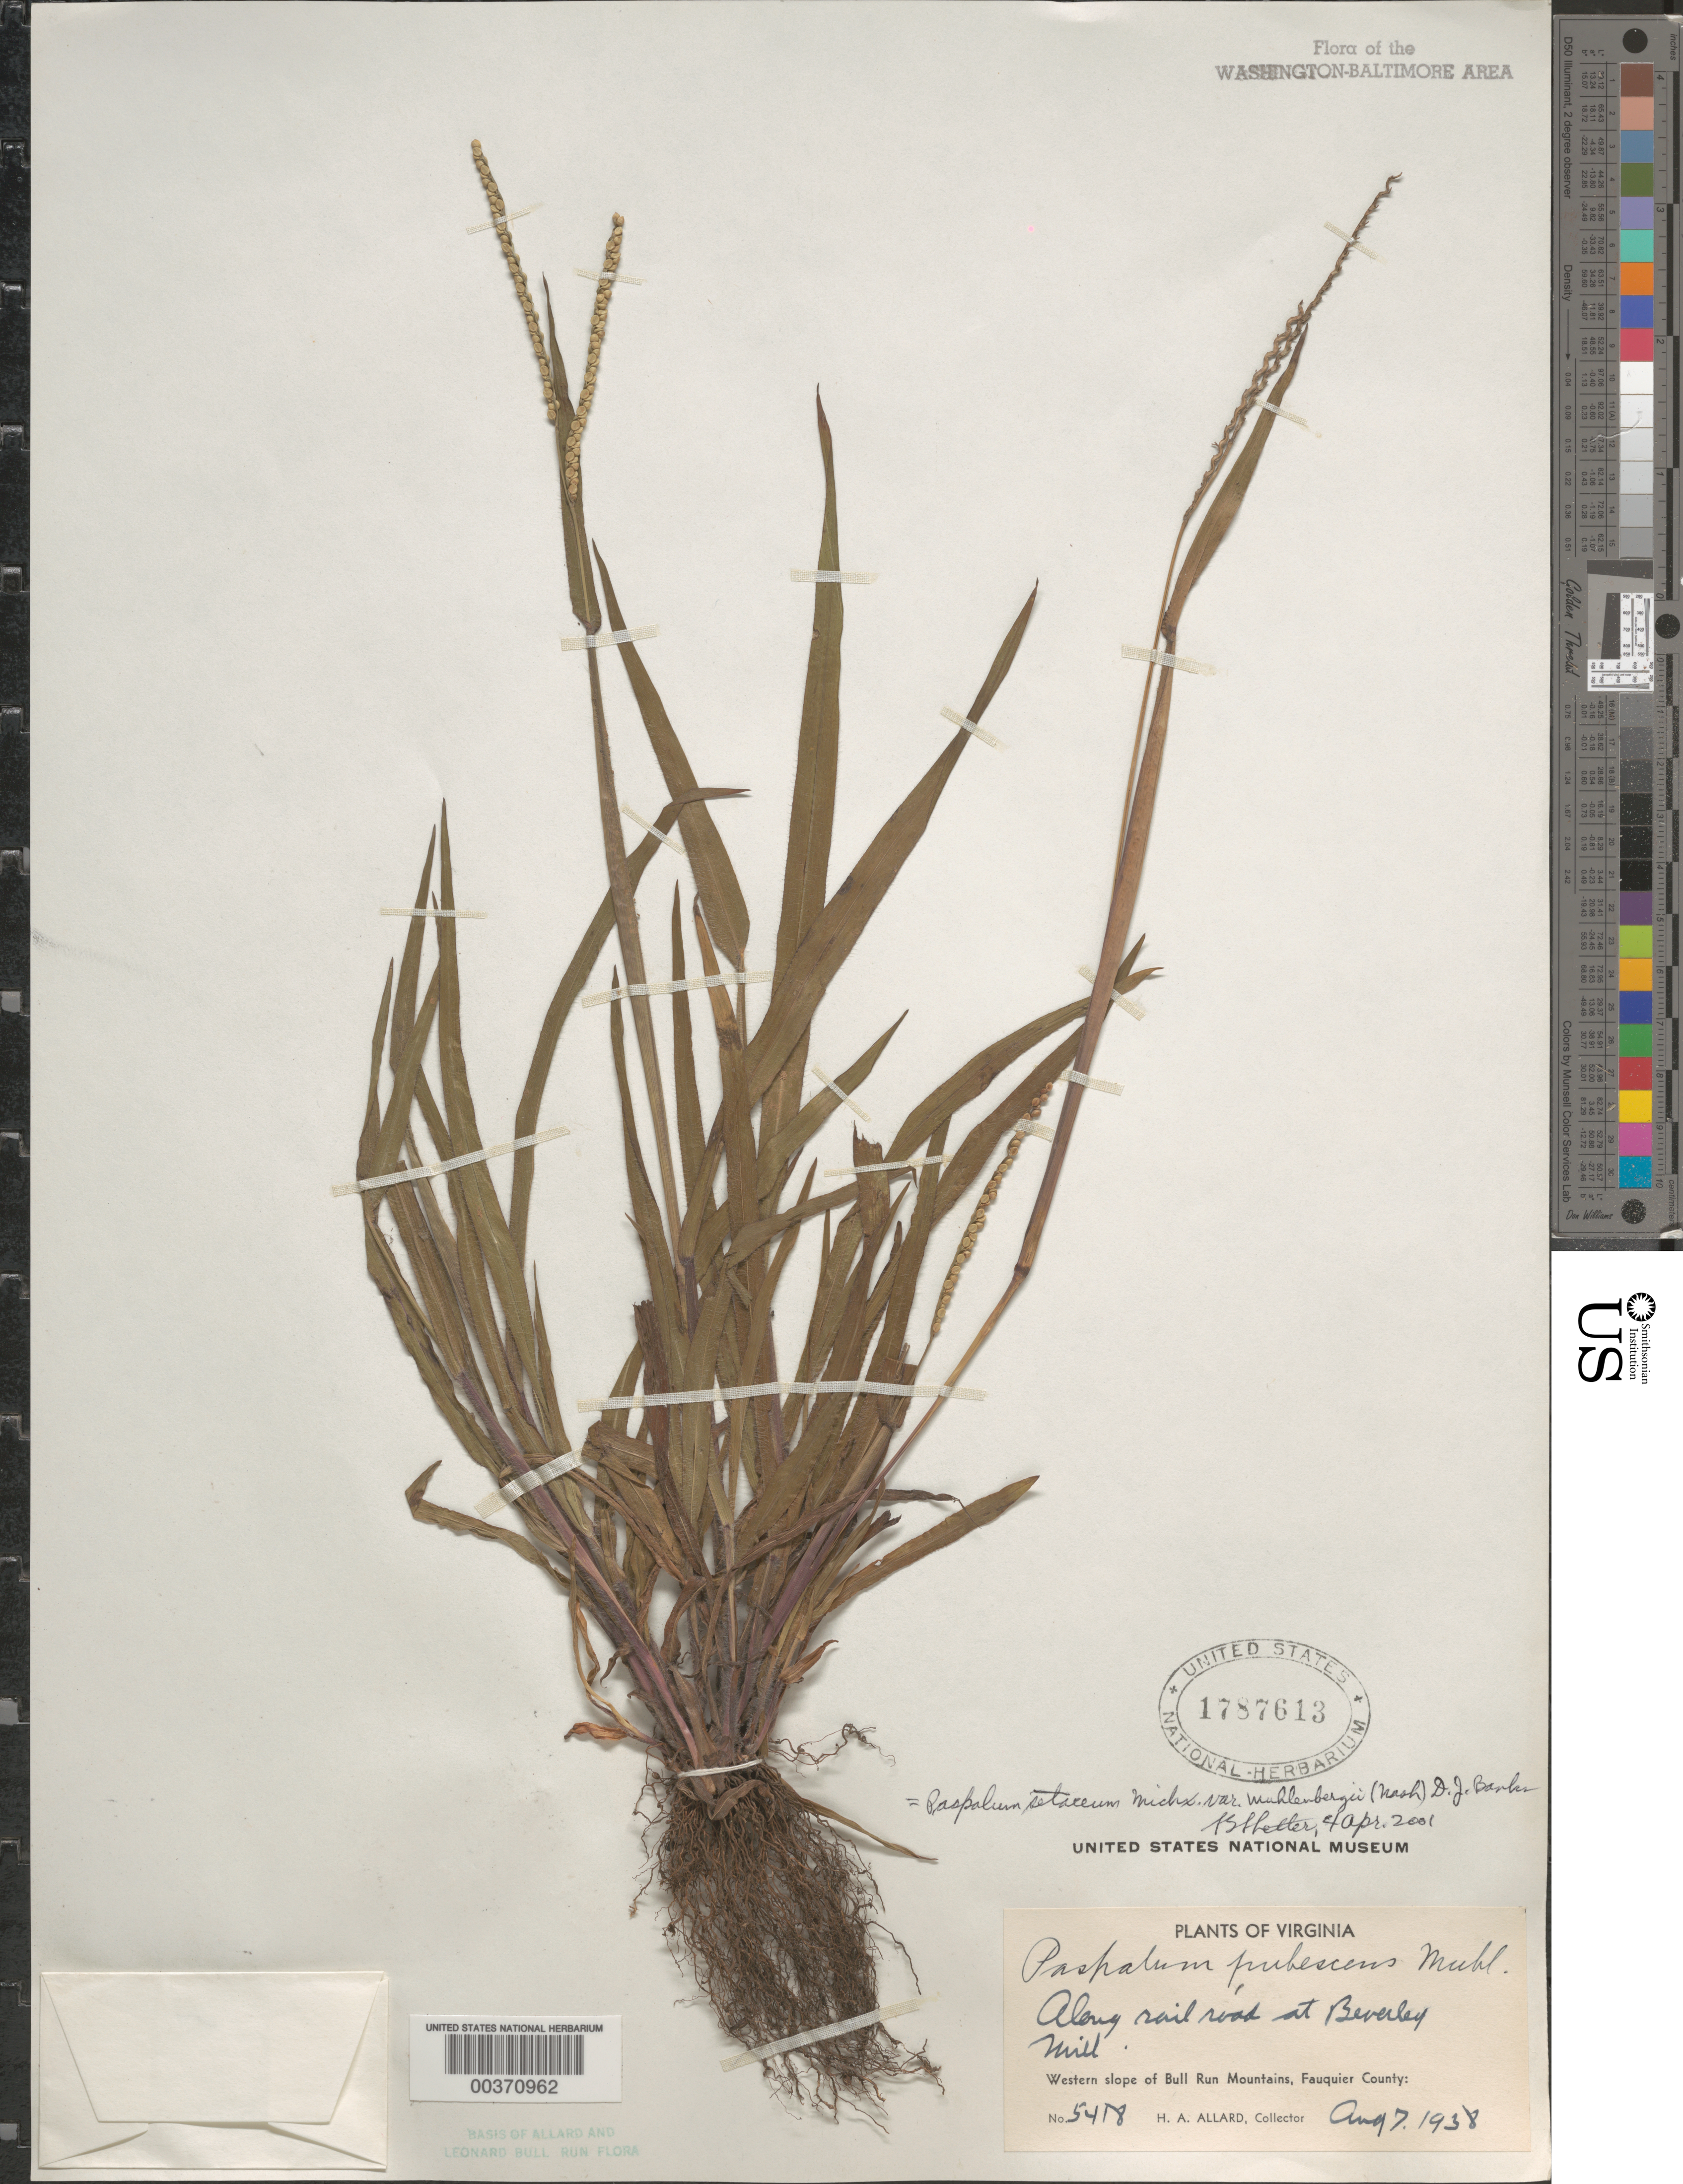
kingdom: Plantae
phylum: Tracheophyta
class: Liliopsida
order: Poales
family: Poaceae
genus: Paspalum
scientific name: Paspalum setaceum var. muhlenbergii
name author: (Nash) D.J. Banks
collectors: H. A. Allard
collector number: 5418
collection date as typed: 07 Aug 1938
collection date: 1938-08-07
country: United States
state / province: Virginia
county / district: Fauquier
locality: Beverley Mill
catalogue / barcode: US 1787613